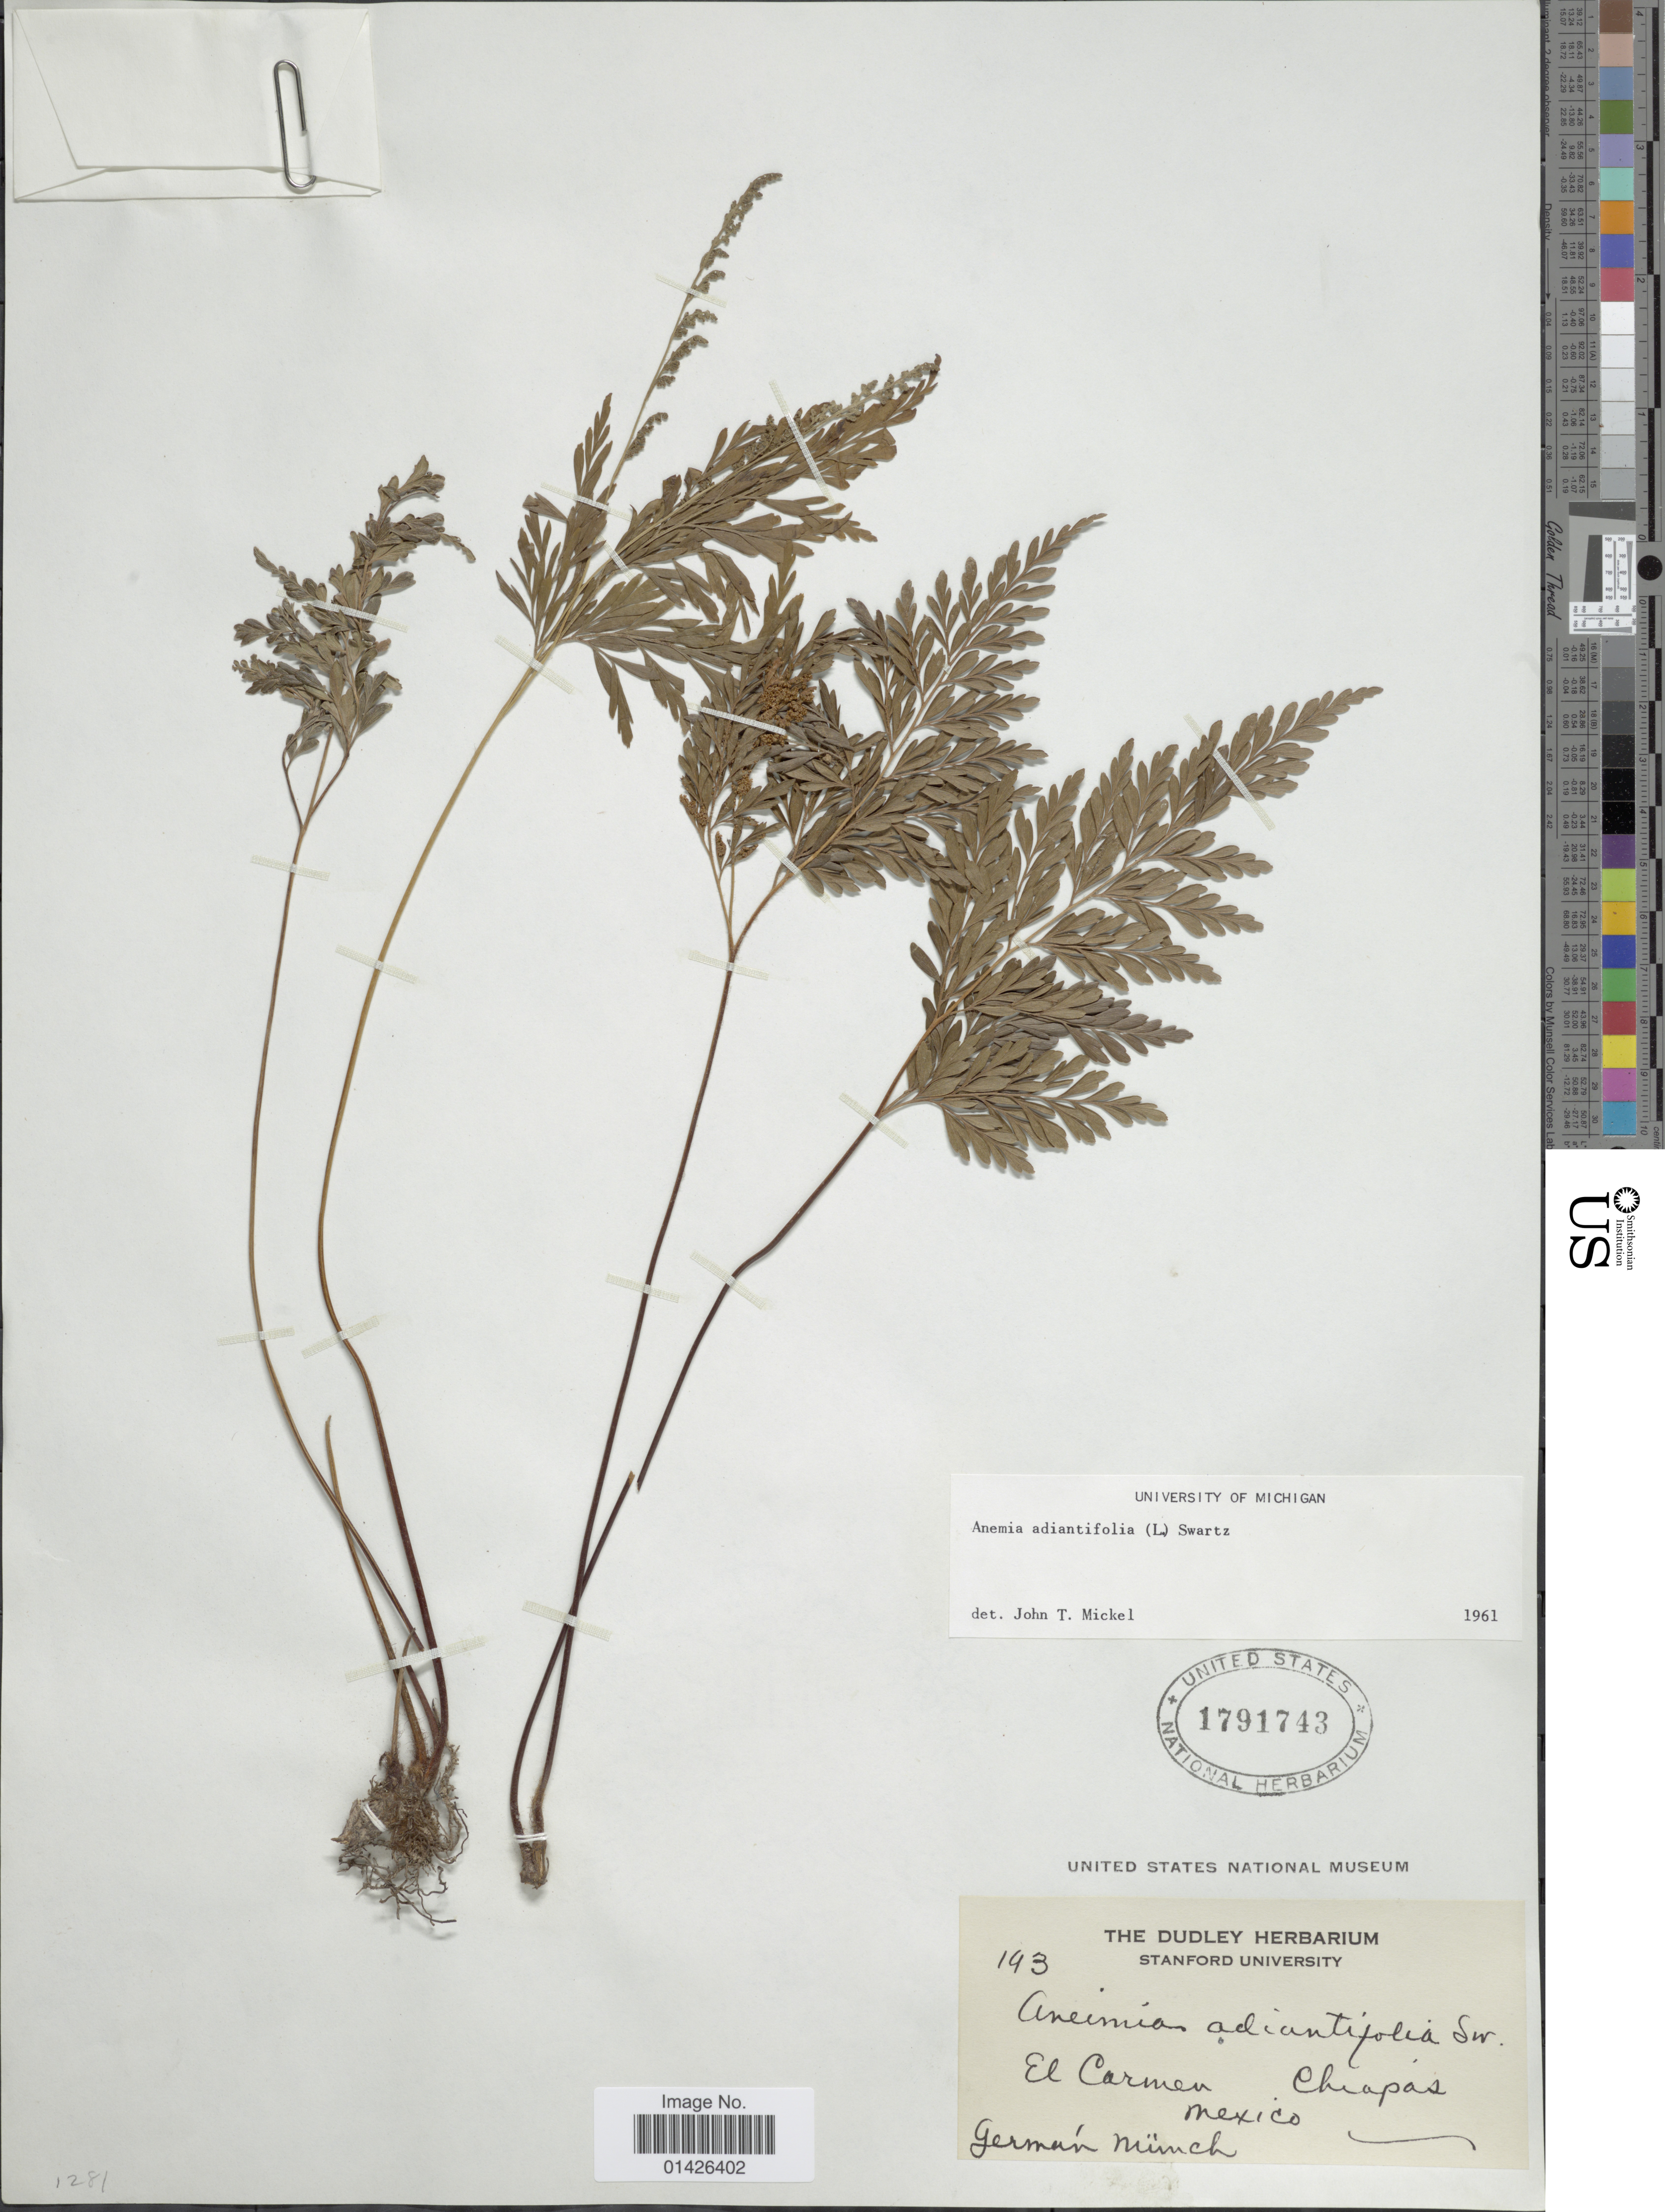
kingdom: Plantae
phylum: Tracheophyta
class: Polypodiopsida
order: Schizaeales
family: Anemiaceae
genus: Anemia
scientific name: Anemia adiantifolia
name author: (L.) Sw.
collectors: G. Munch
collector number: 193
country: Mexico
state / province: Chiapas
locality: El Carmen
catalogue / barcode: US 1791743